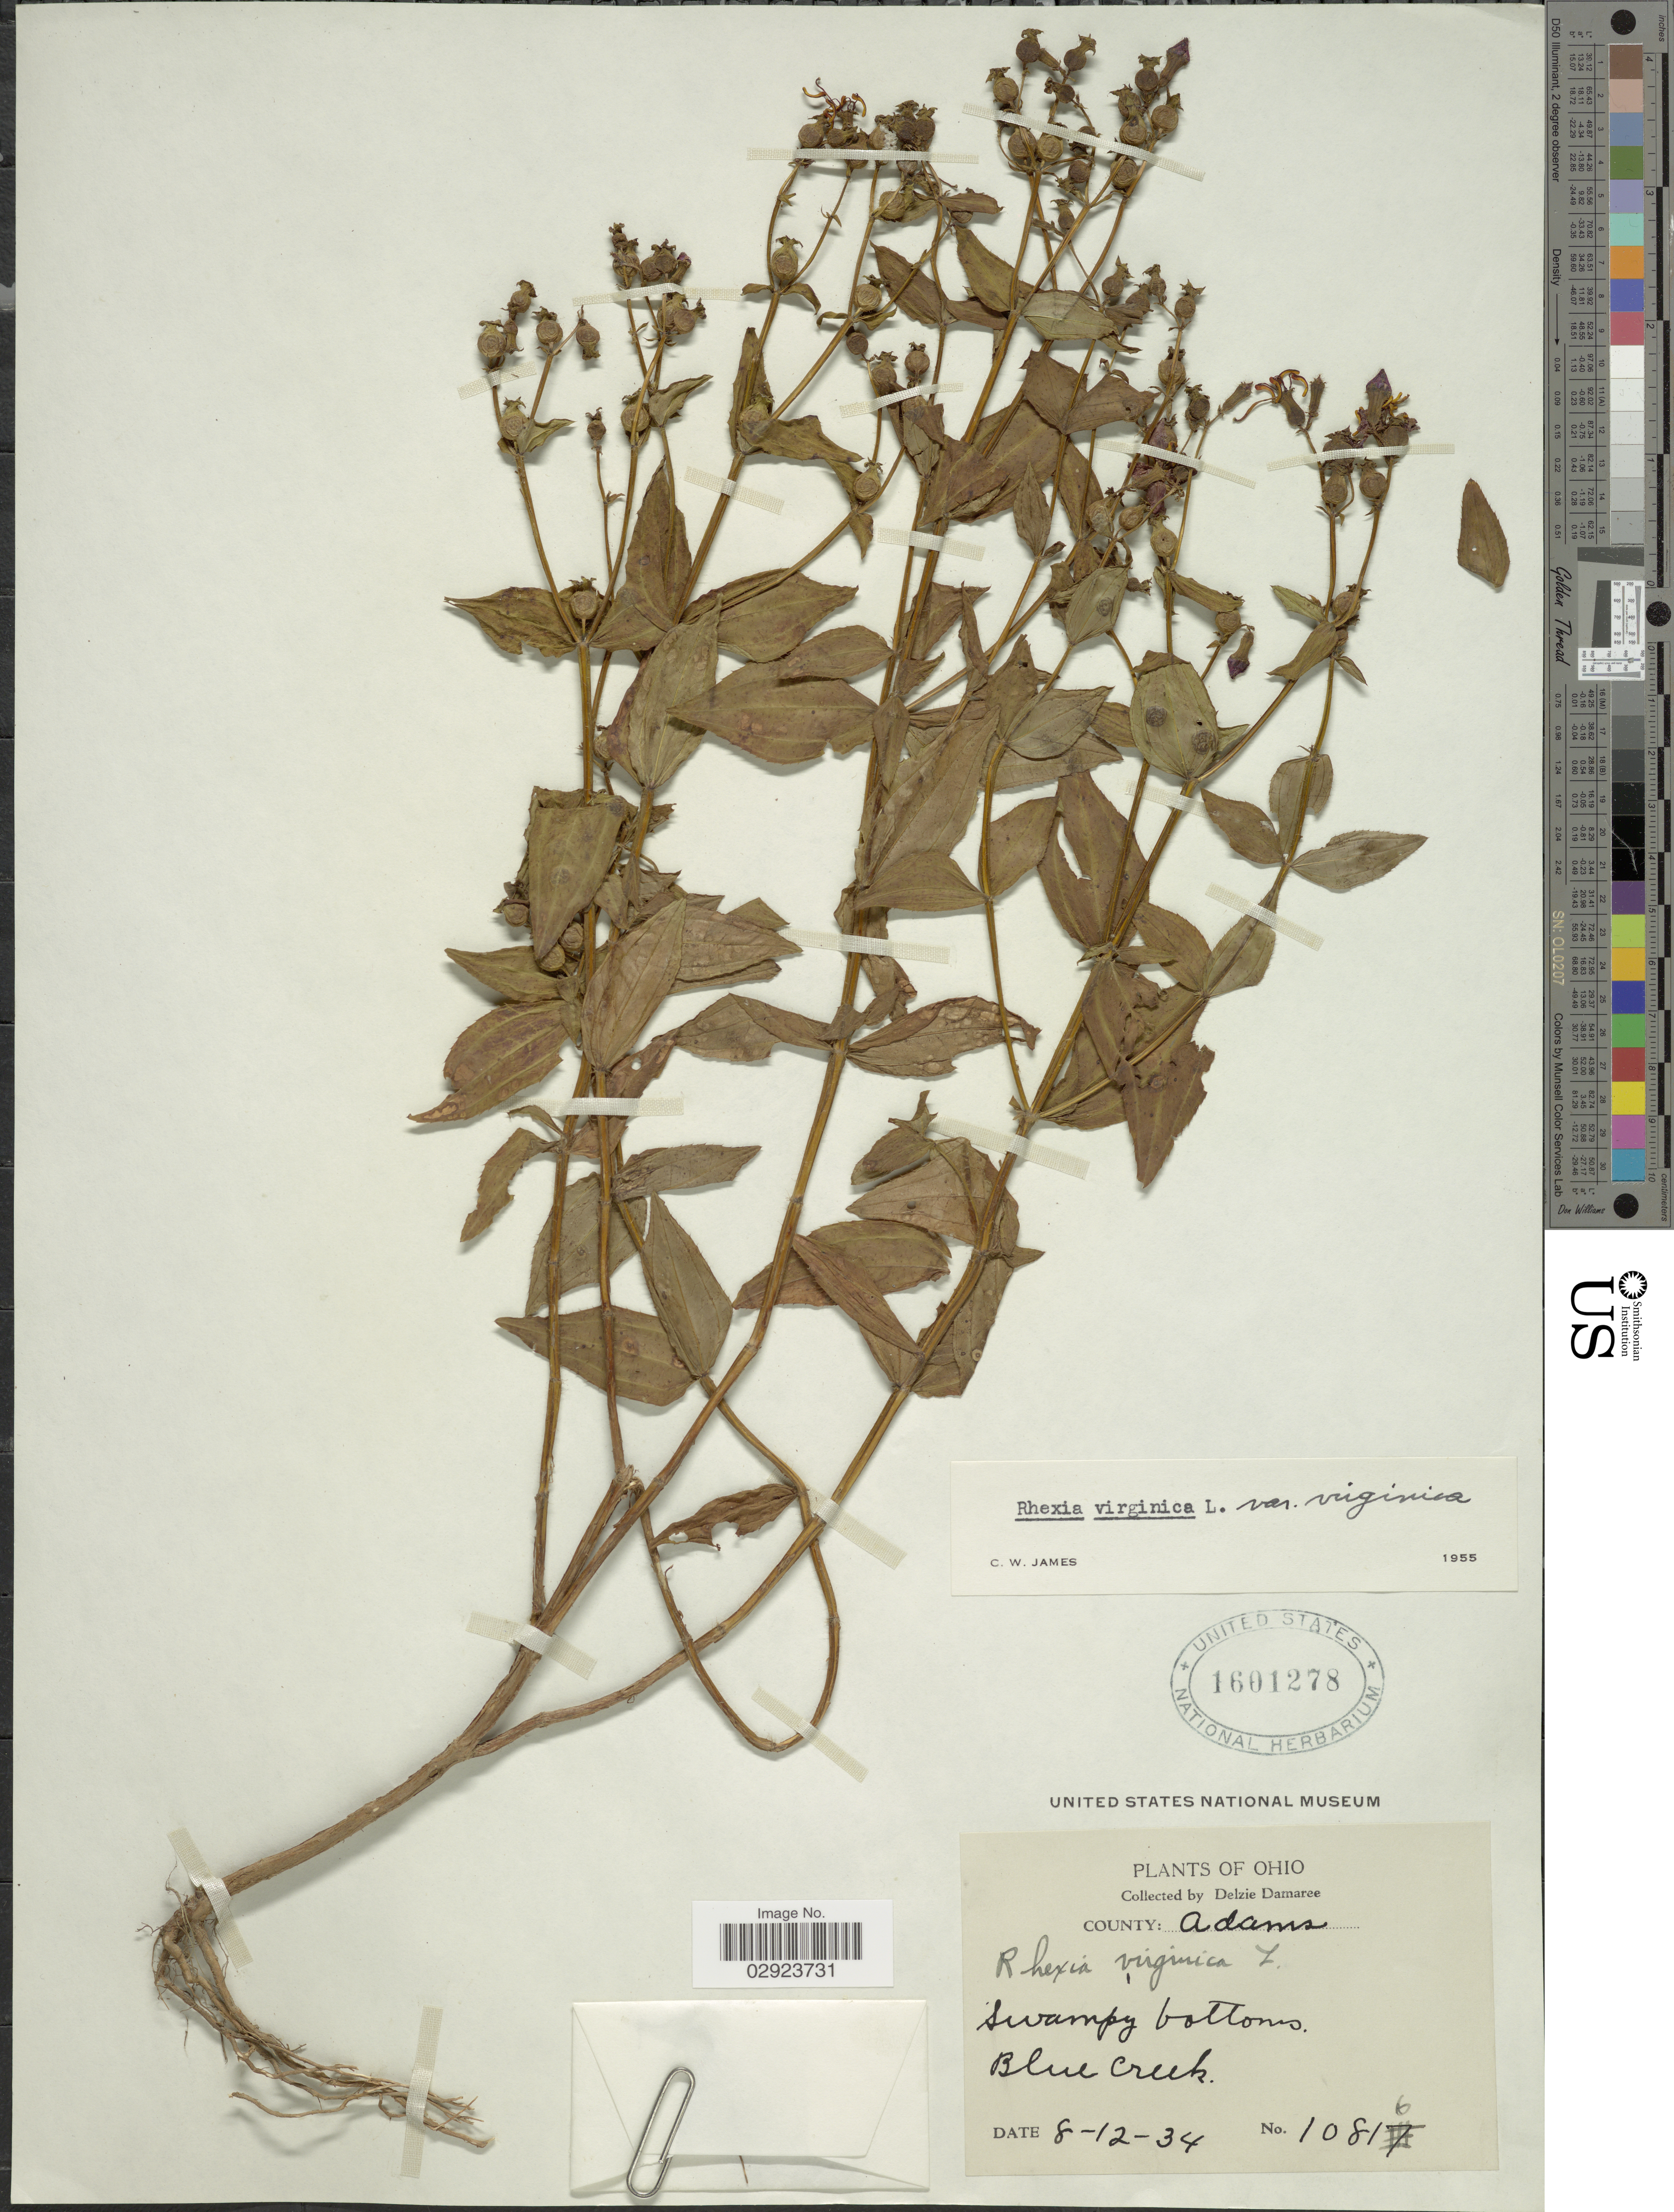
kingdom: Plantae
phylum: Tracheophyta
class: Magnoliopsida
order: Myrtales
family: Melastomataceae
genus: Rhexia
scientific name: Rhexia virginica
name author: L.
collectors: D. Demaree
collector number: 10816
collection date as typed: Transcribed d/m/y: 12/8/34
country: United States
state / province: Ohio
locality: County: Adams. Blue Creek.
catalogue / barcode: US 1601278